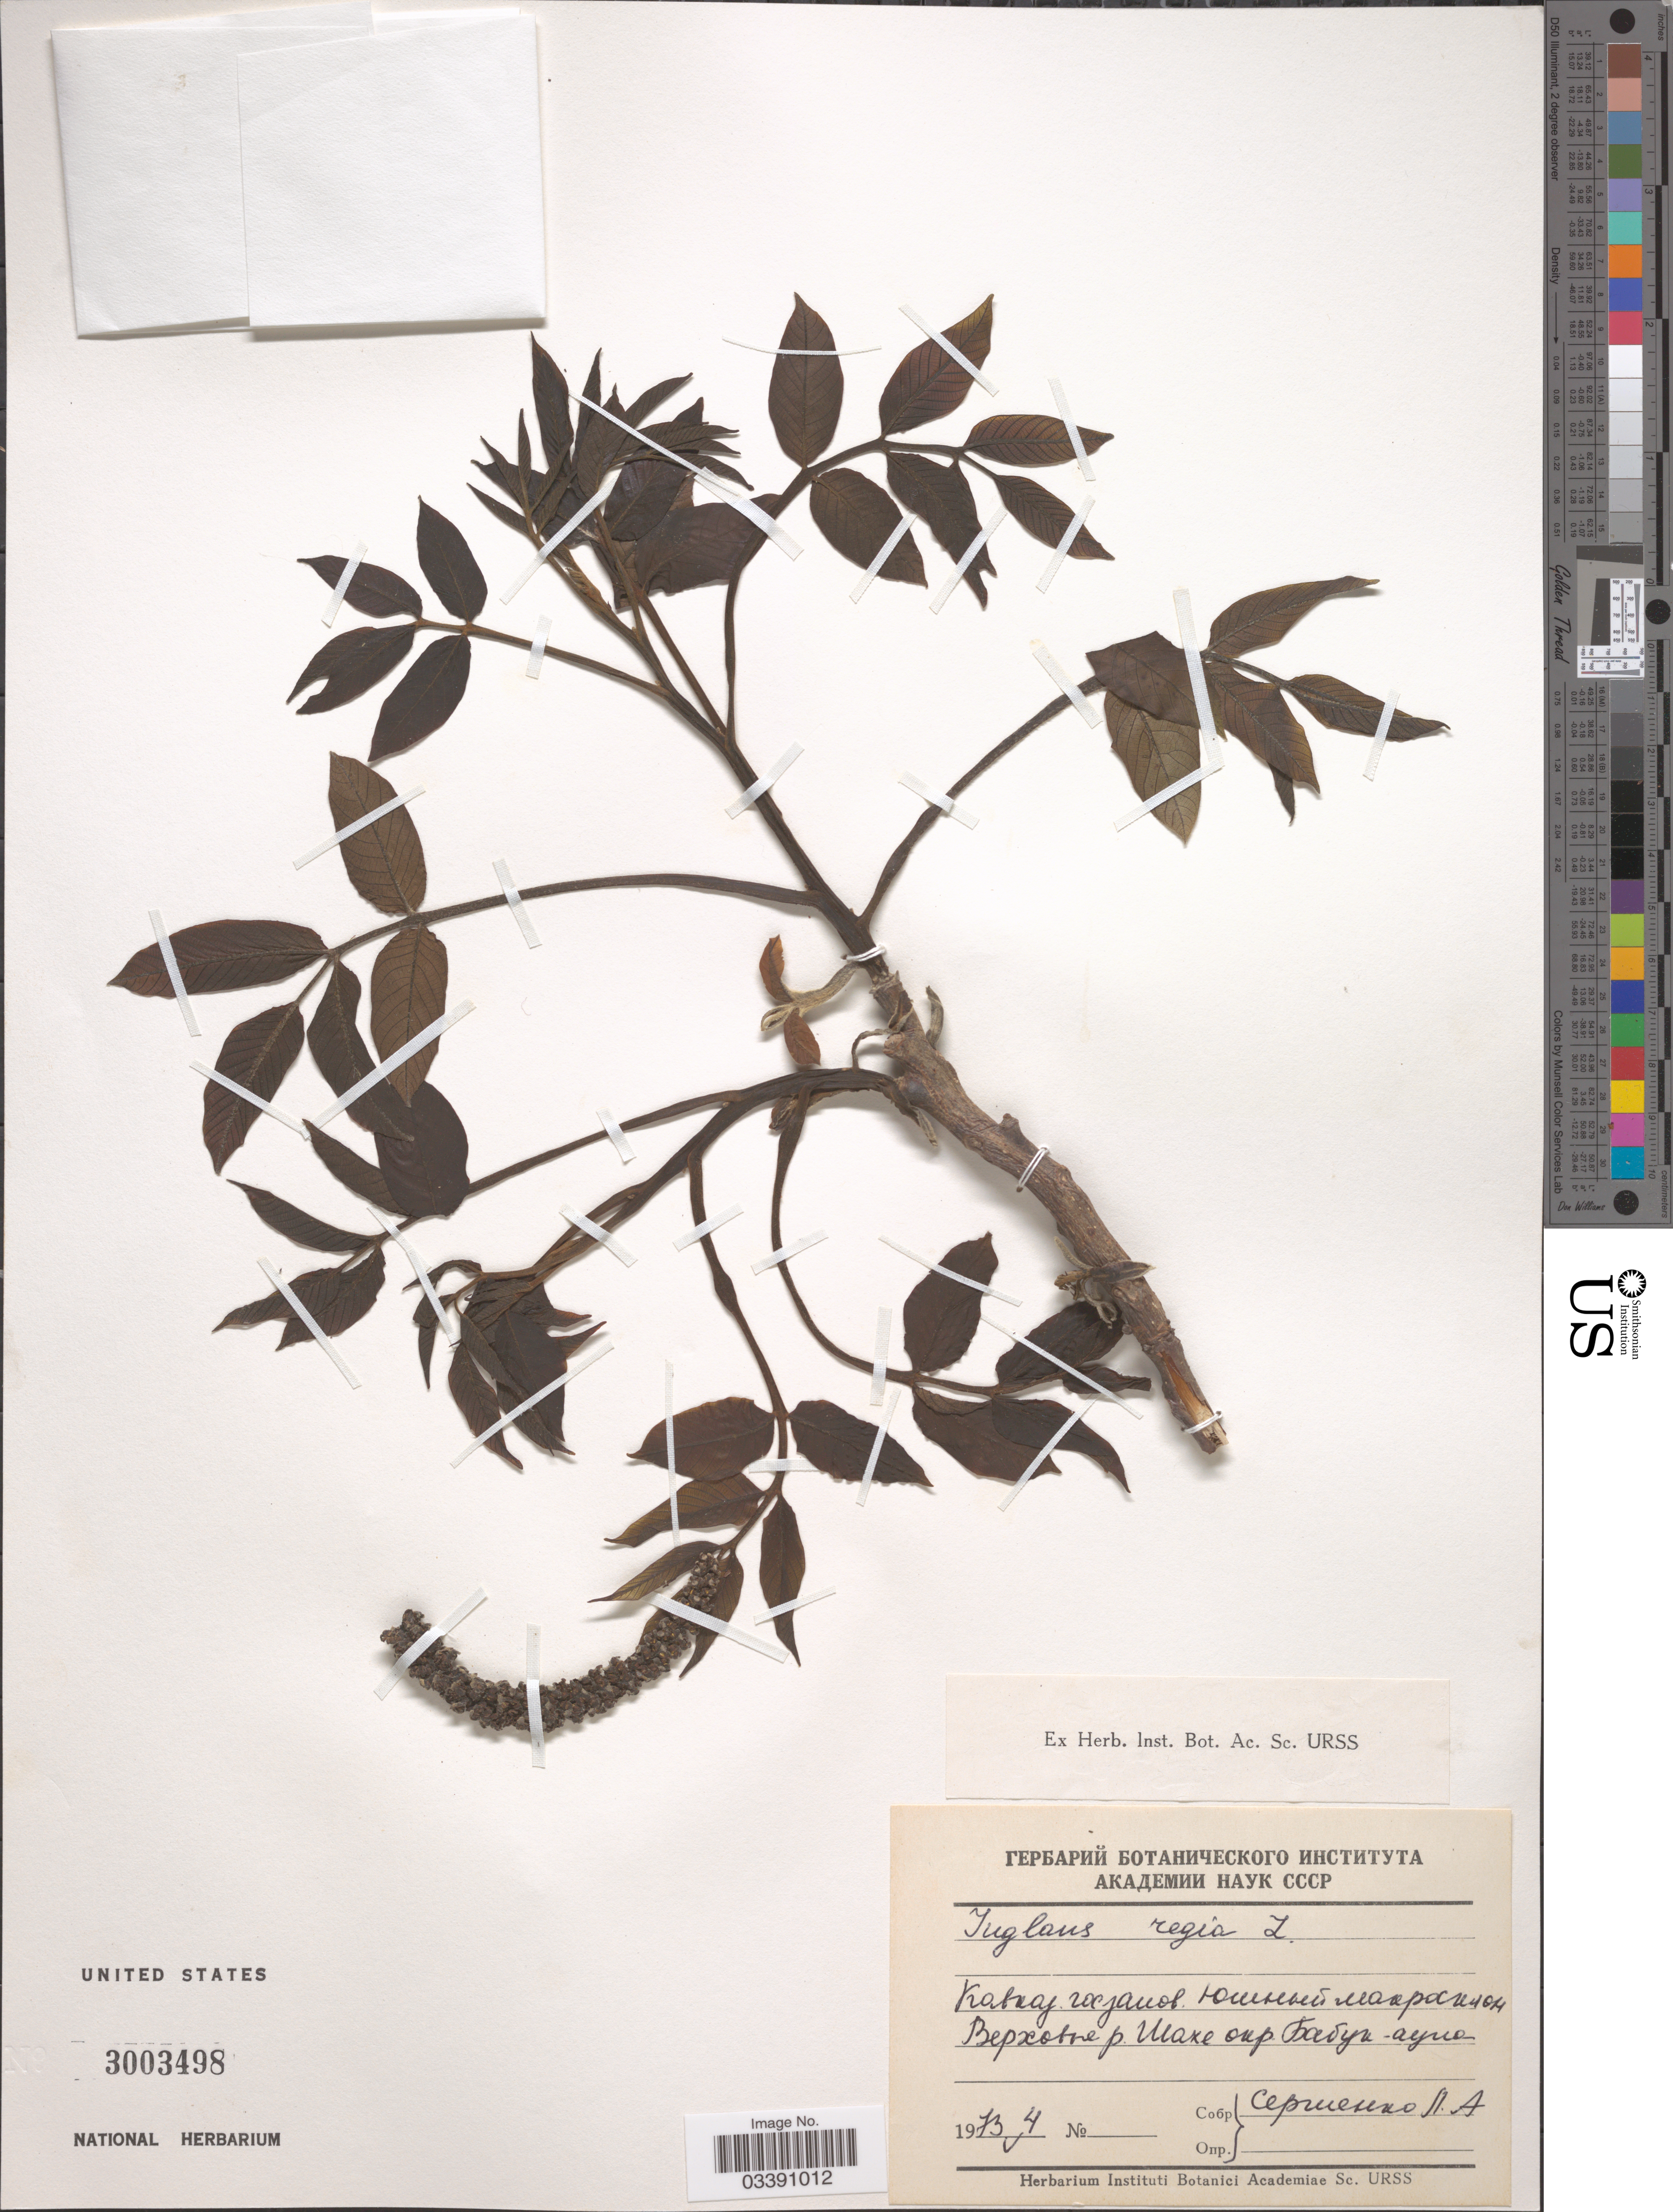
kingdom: Plantae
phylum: Tracheophyta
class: Magnoliopsida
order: Fagales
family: Juglandaceae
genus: Juglans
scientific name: Juglans regia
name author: L.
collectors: L. Sergienko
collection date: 1973-05-04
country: Russian Federation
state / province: Krasnodar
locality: River Shakhe near Babuk-Aul.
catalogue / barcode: US 3003498